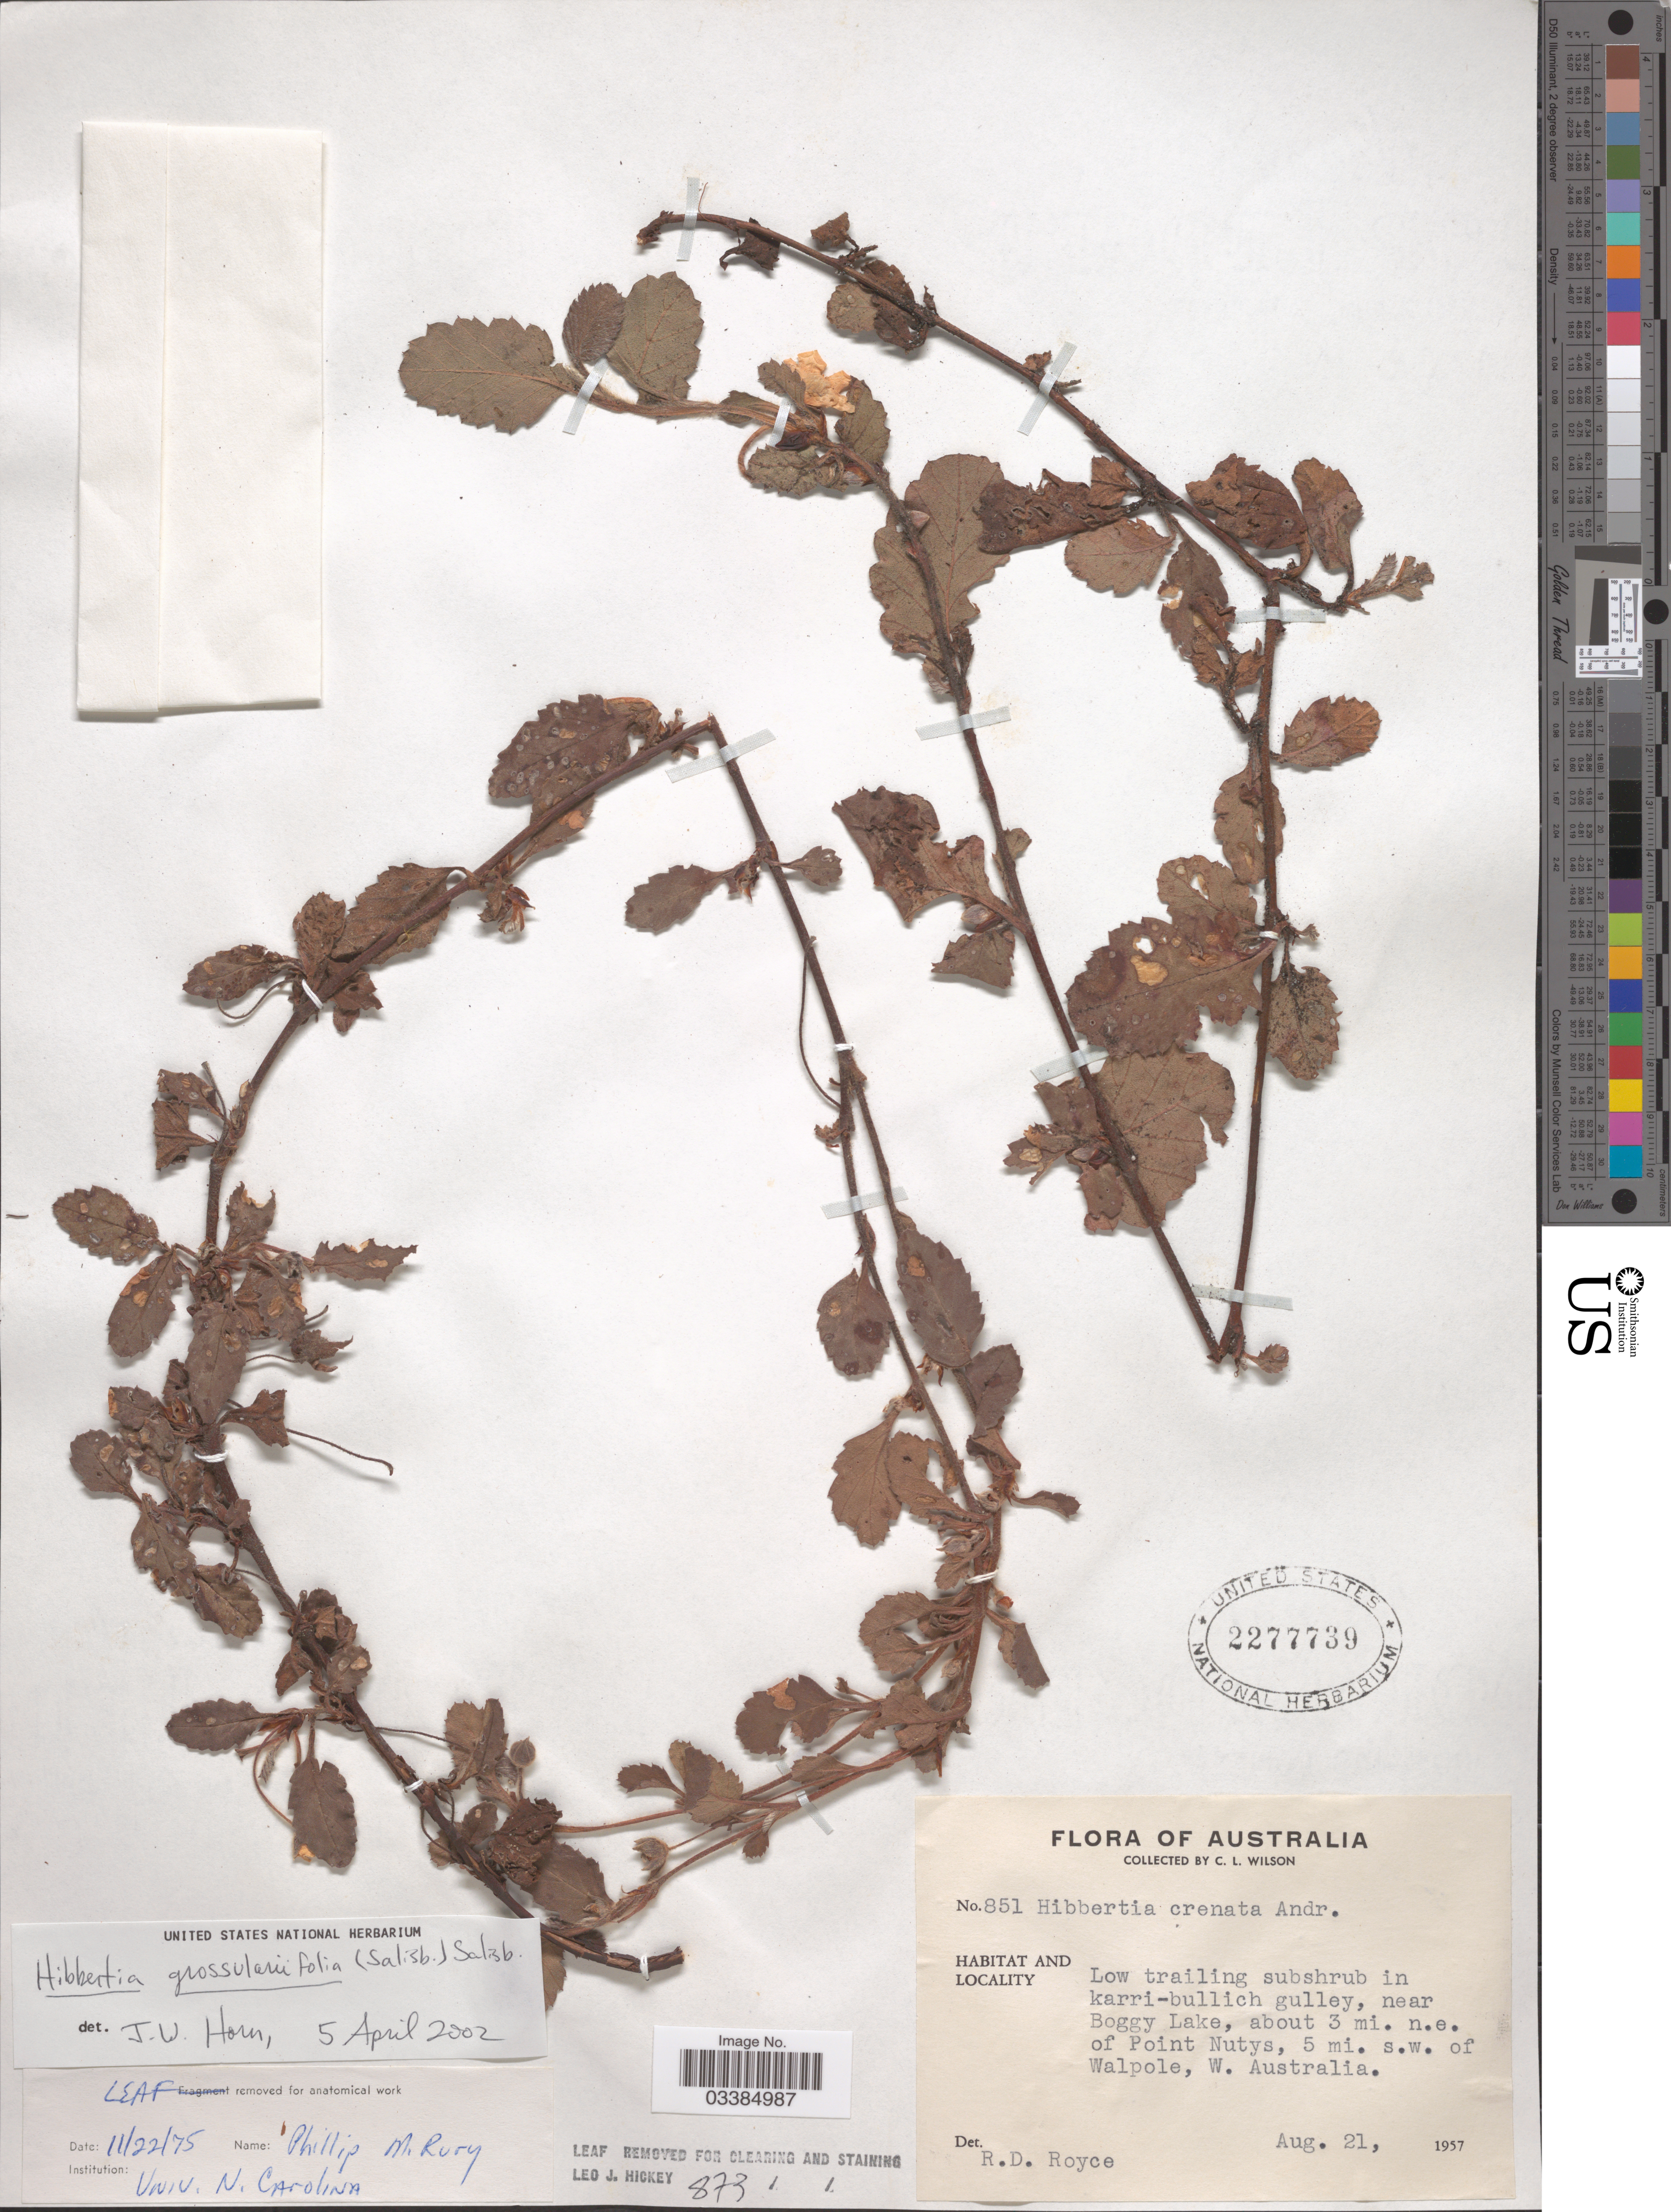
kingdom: Plantae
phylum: Tracheophyta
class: Magnoliopsida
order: Dilleniales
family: Dilleniaceae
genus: Hibbertia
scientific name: Hibbertia grossularifolia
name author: Salisb.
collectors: C. L. Wilson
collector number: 851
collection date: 1957-08-21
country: Australia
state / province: Western Australia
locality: Near Boggy Lake, about 3 mi. n.e. of Point Nutys, 5 mi. s.w. of Walpole, W. Australia.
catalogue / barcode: US 2277739